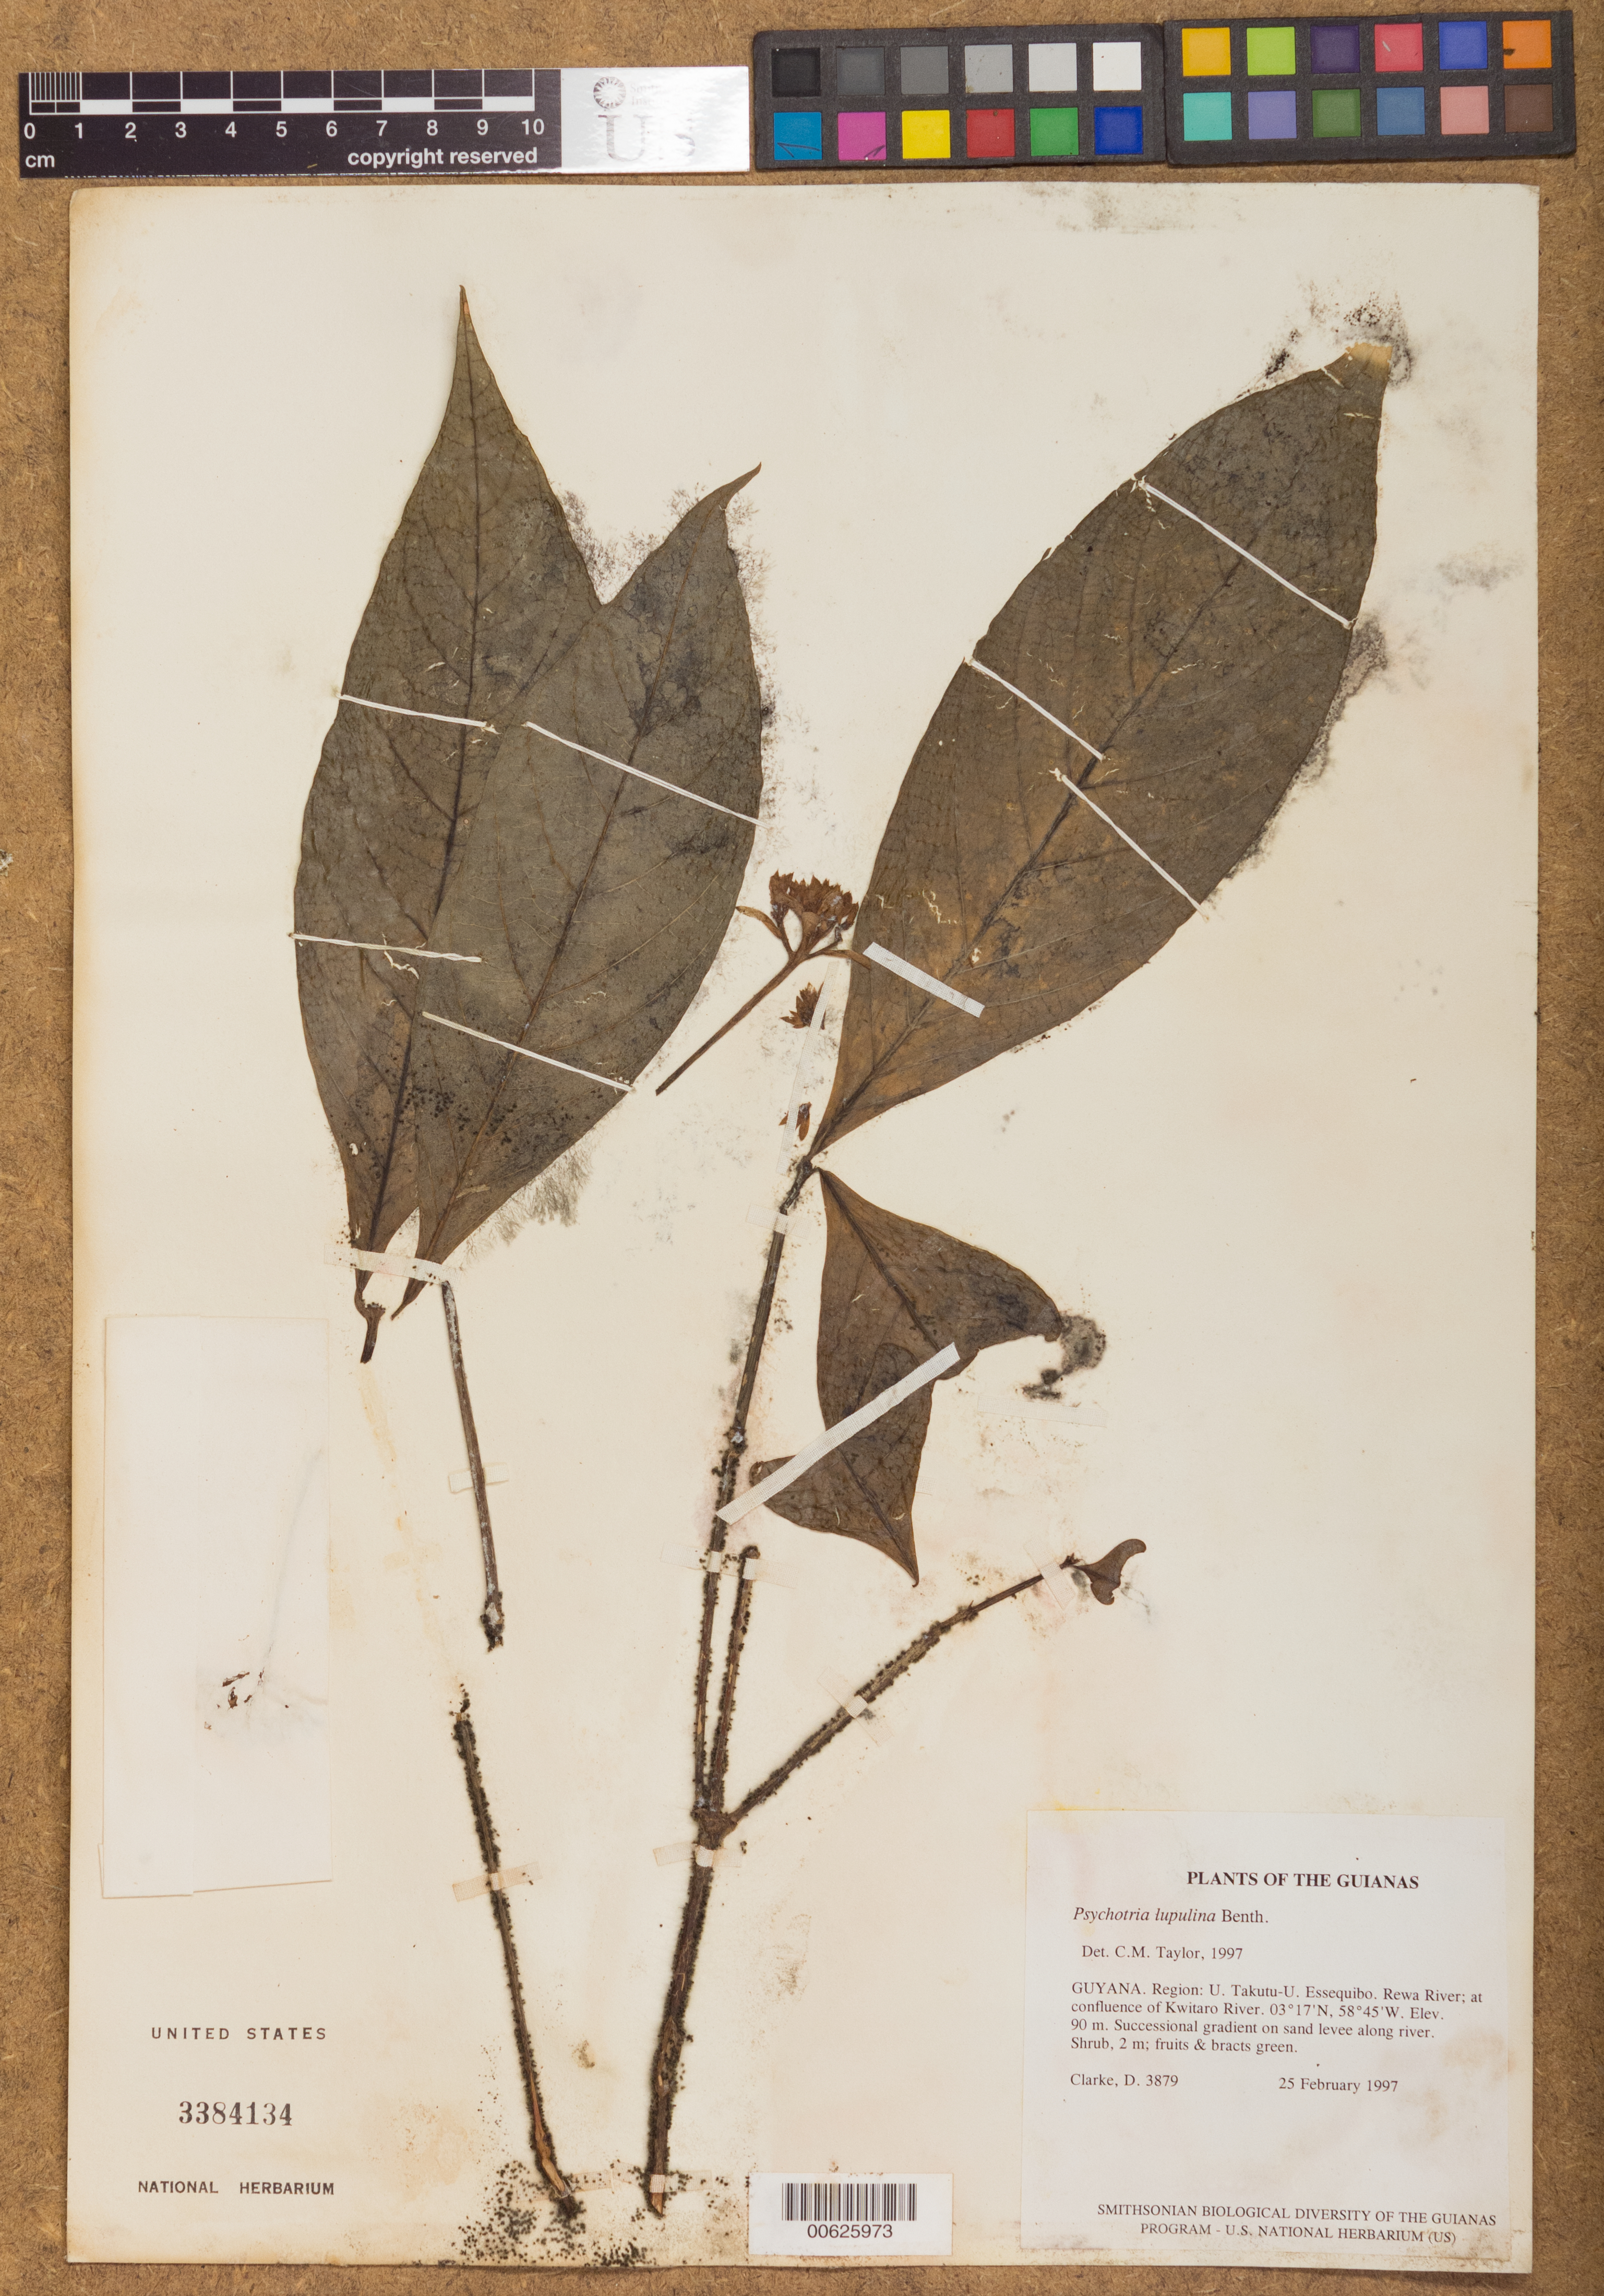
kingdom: Plantae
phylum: Tracheophyta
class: Magnoliopsida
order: Gentianales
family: Rubiaceae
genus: Psychotria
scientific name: Psychotria lupulina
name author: Benth.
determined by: Taylor, Charlotte M.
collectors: H. D. Clarke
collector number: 3879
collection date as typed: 25 February 1997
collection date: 1997-02-25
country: Guyana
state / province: U. Takutu-U. Essequibo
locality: Rewa River; at confluence of Kwitaro River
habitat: Successional gradient on sand levee along river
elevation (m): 90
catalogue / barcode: US 3384134